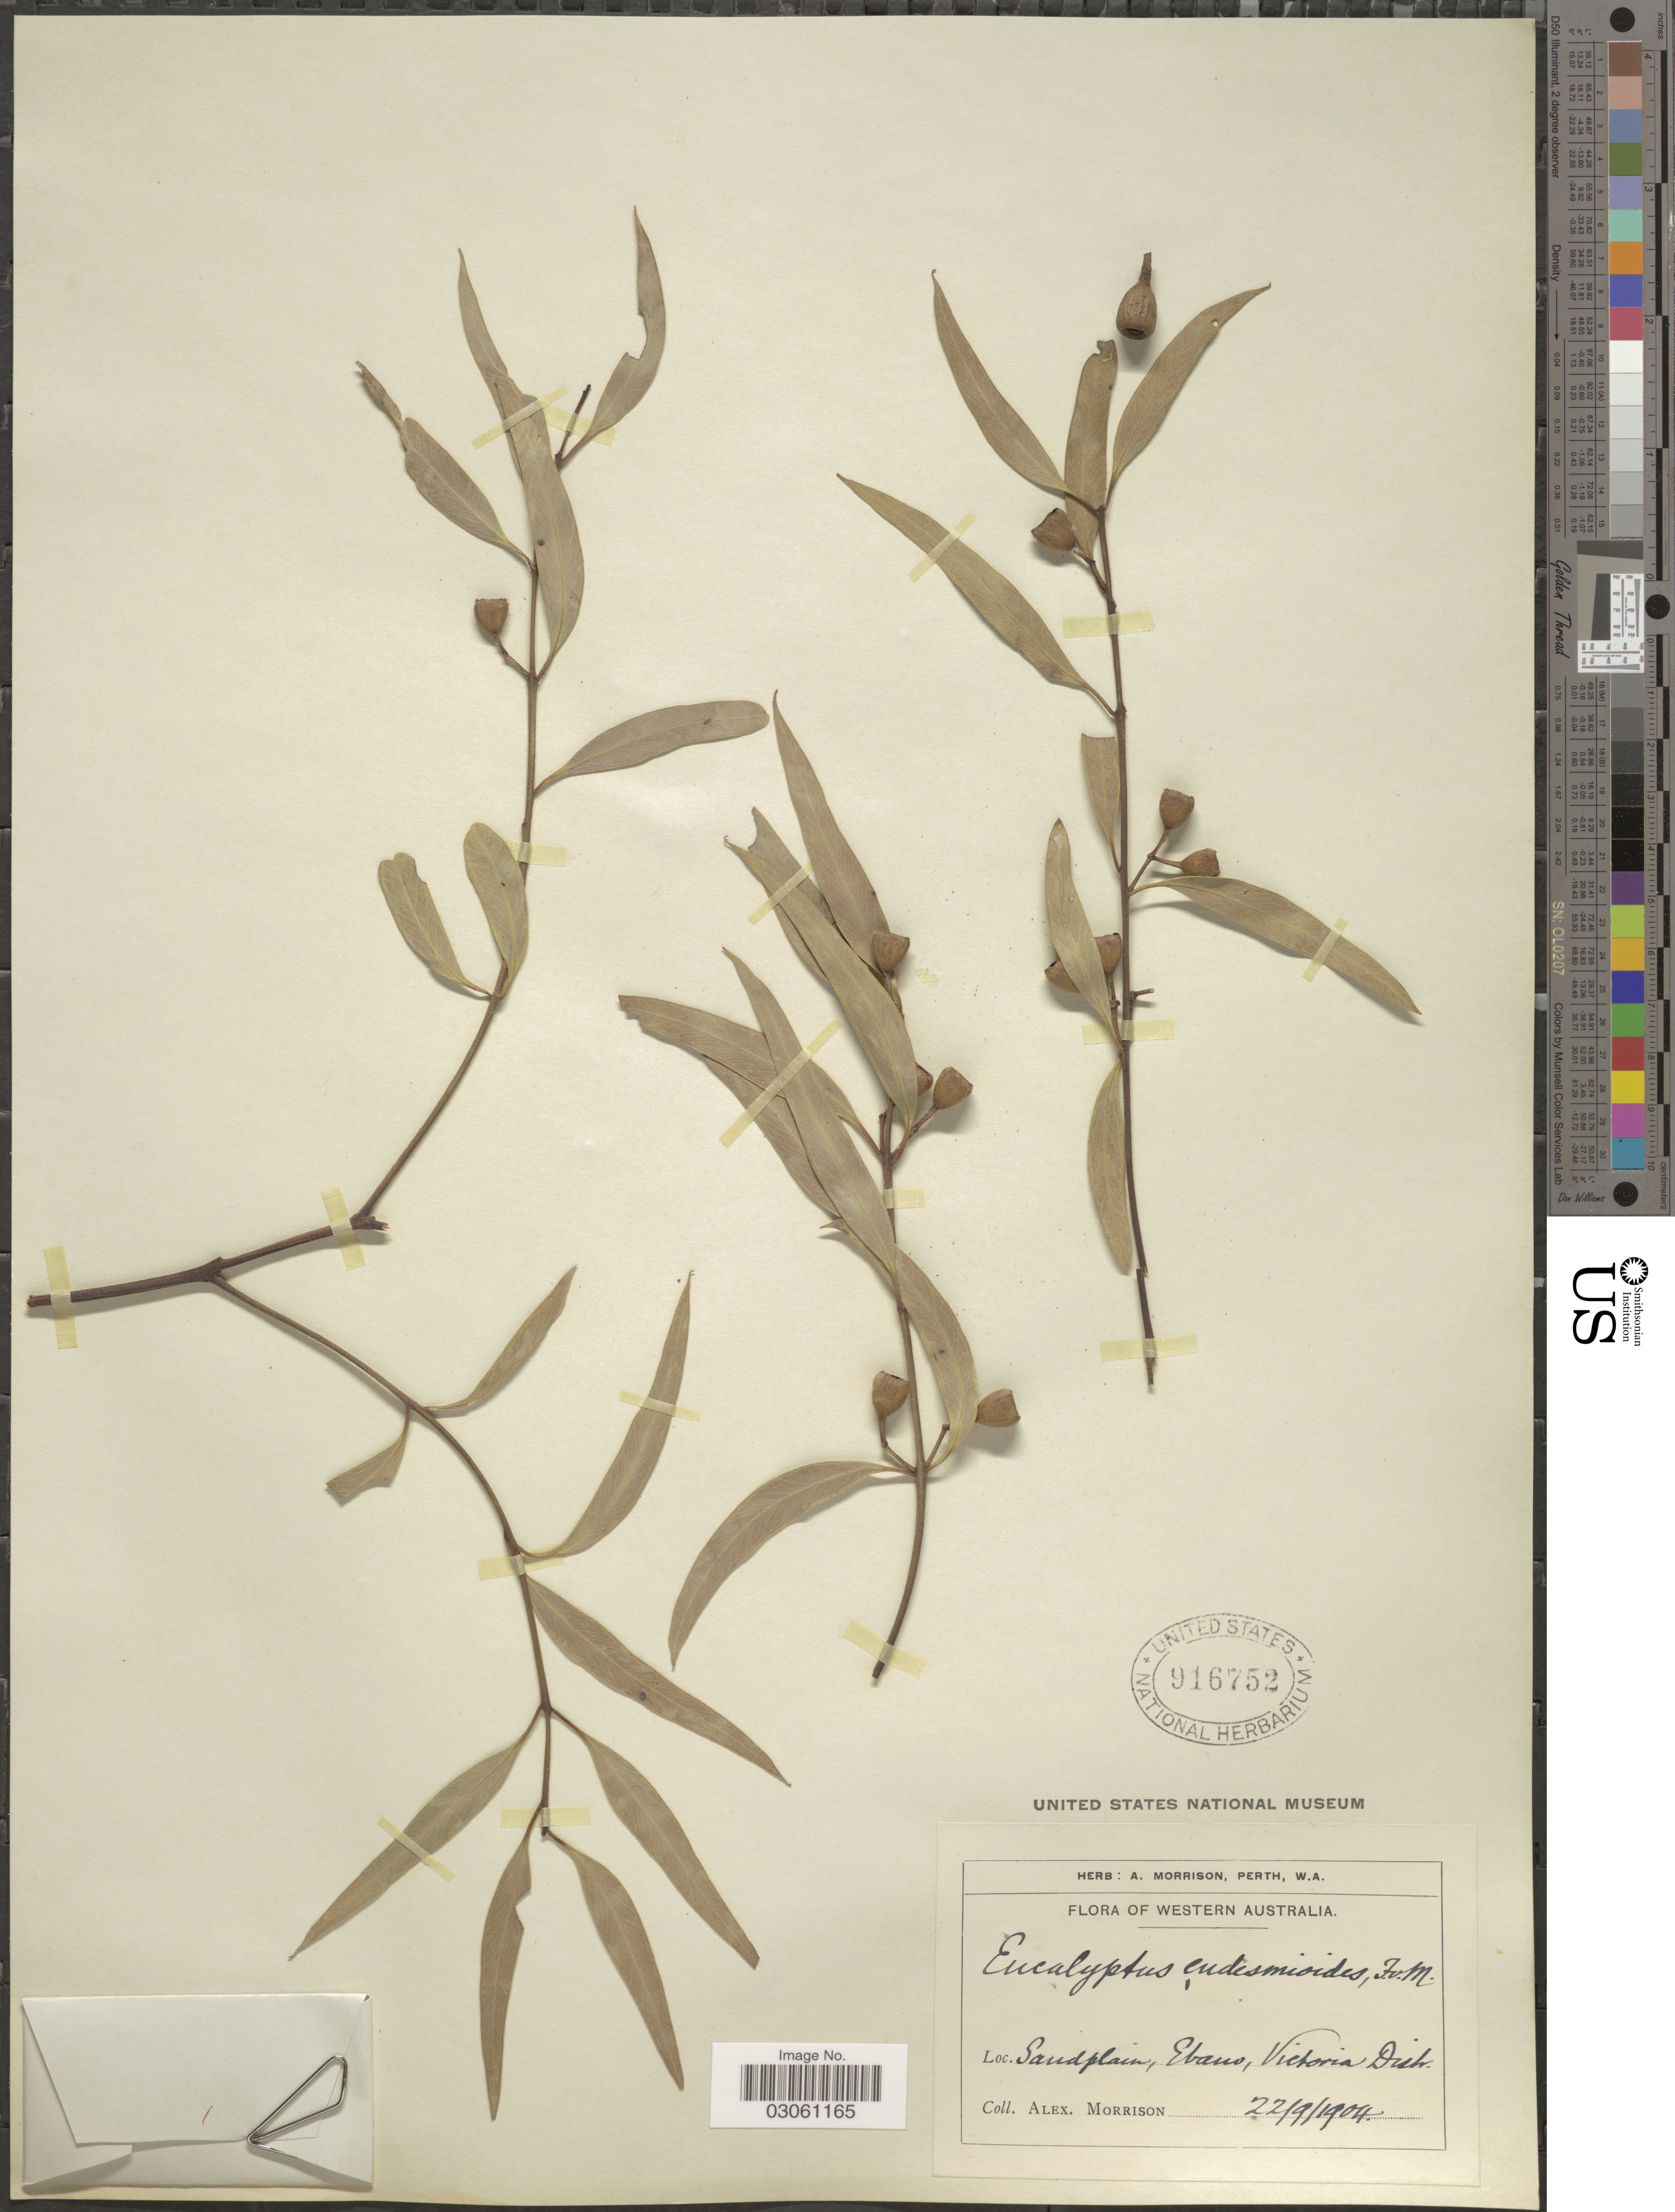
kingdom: Plantae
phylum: Tracheophyta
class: Magnoliopsida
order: Myrtales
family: Myrtaceae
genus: Eucalyptus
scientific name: Eucalyptus eudesmioides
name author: F. Muell.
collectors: A. Morrison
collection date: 1904-09-22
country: Australia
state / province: Western Australia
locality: Sandplain, Ebano, Victoria Dist.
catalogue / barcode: US 916752